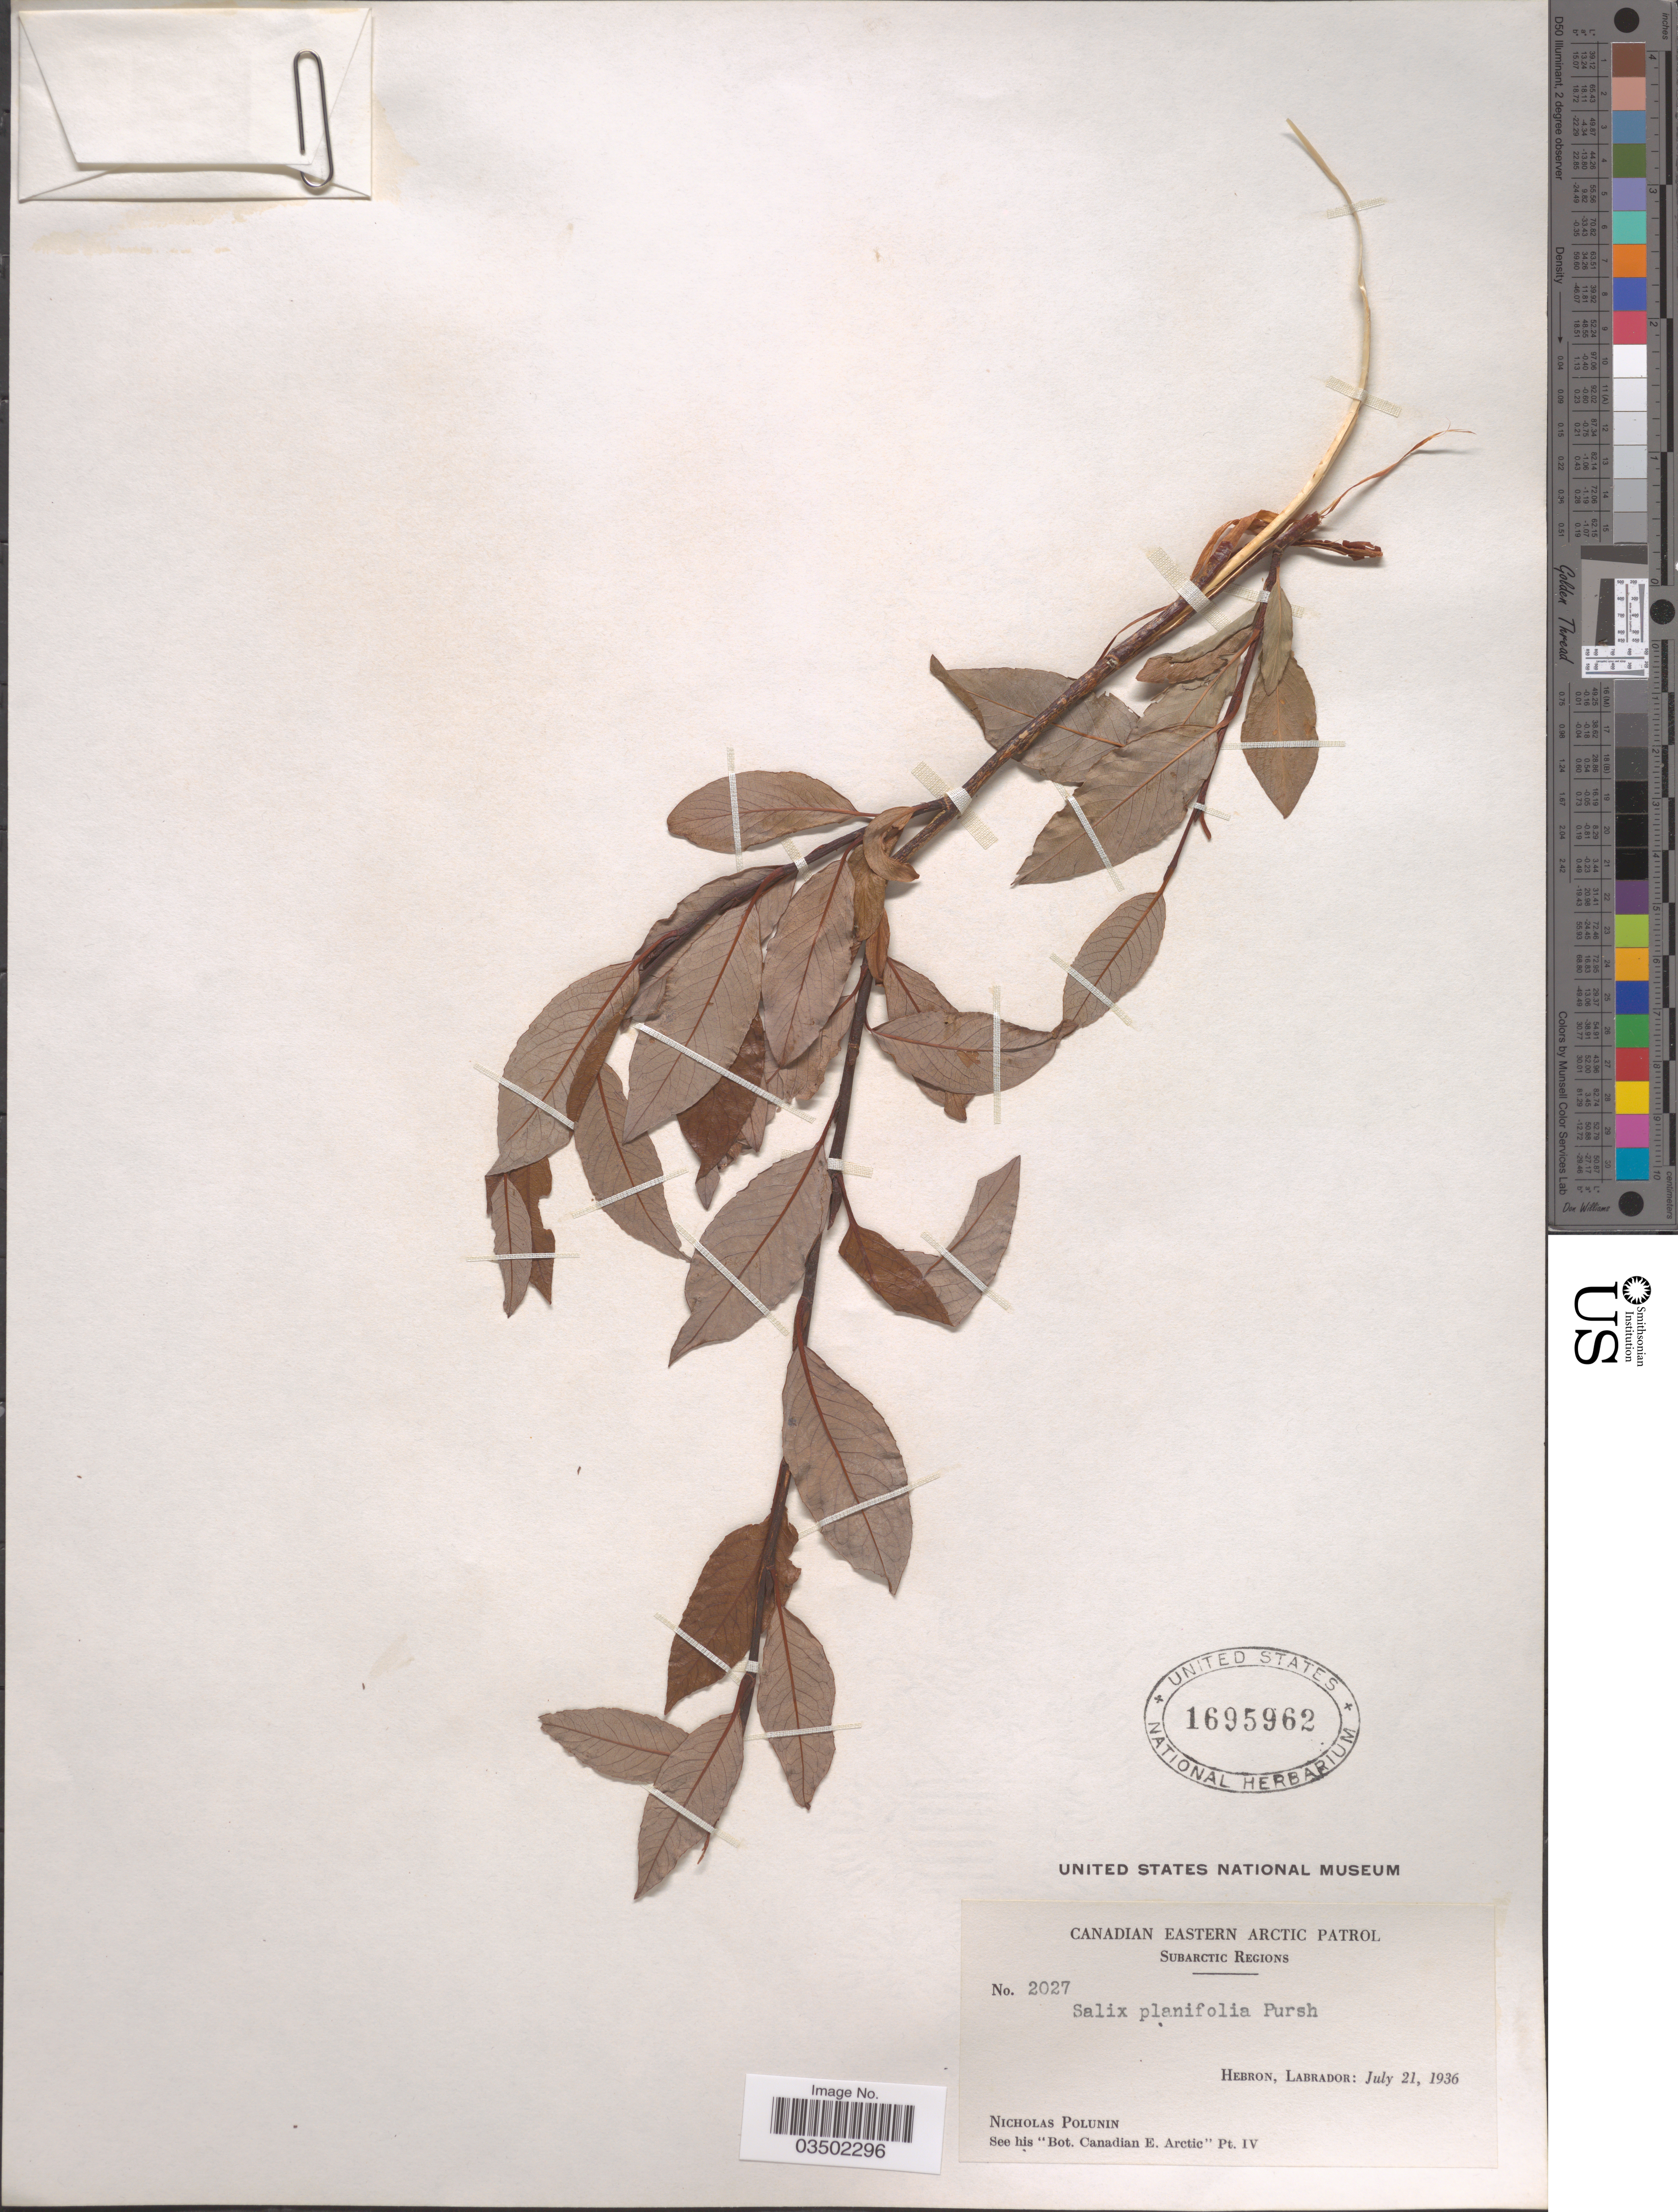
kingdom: Plantae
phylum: Tracheophyta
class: Magnoliopsida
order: Malpighiales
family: Salicaceae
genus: Salix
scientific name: Salix planifolia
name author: Pursh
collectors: N. V. Polunin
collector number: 2027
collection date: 1936-07-21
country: Canada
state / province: Newfoundland and Labrador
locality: Subarctic Regions. Hebron, Labrador.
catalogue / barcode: US 1695962